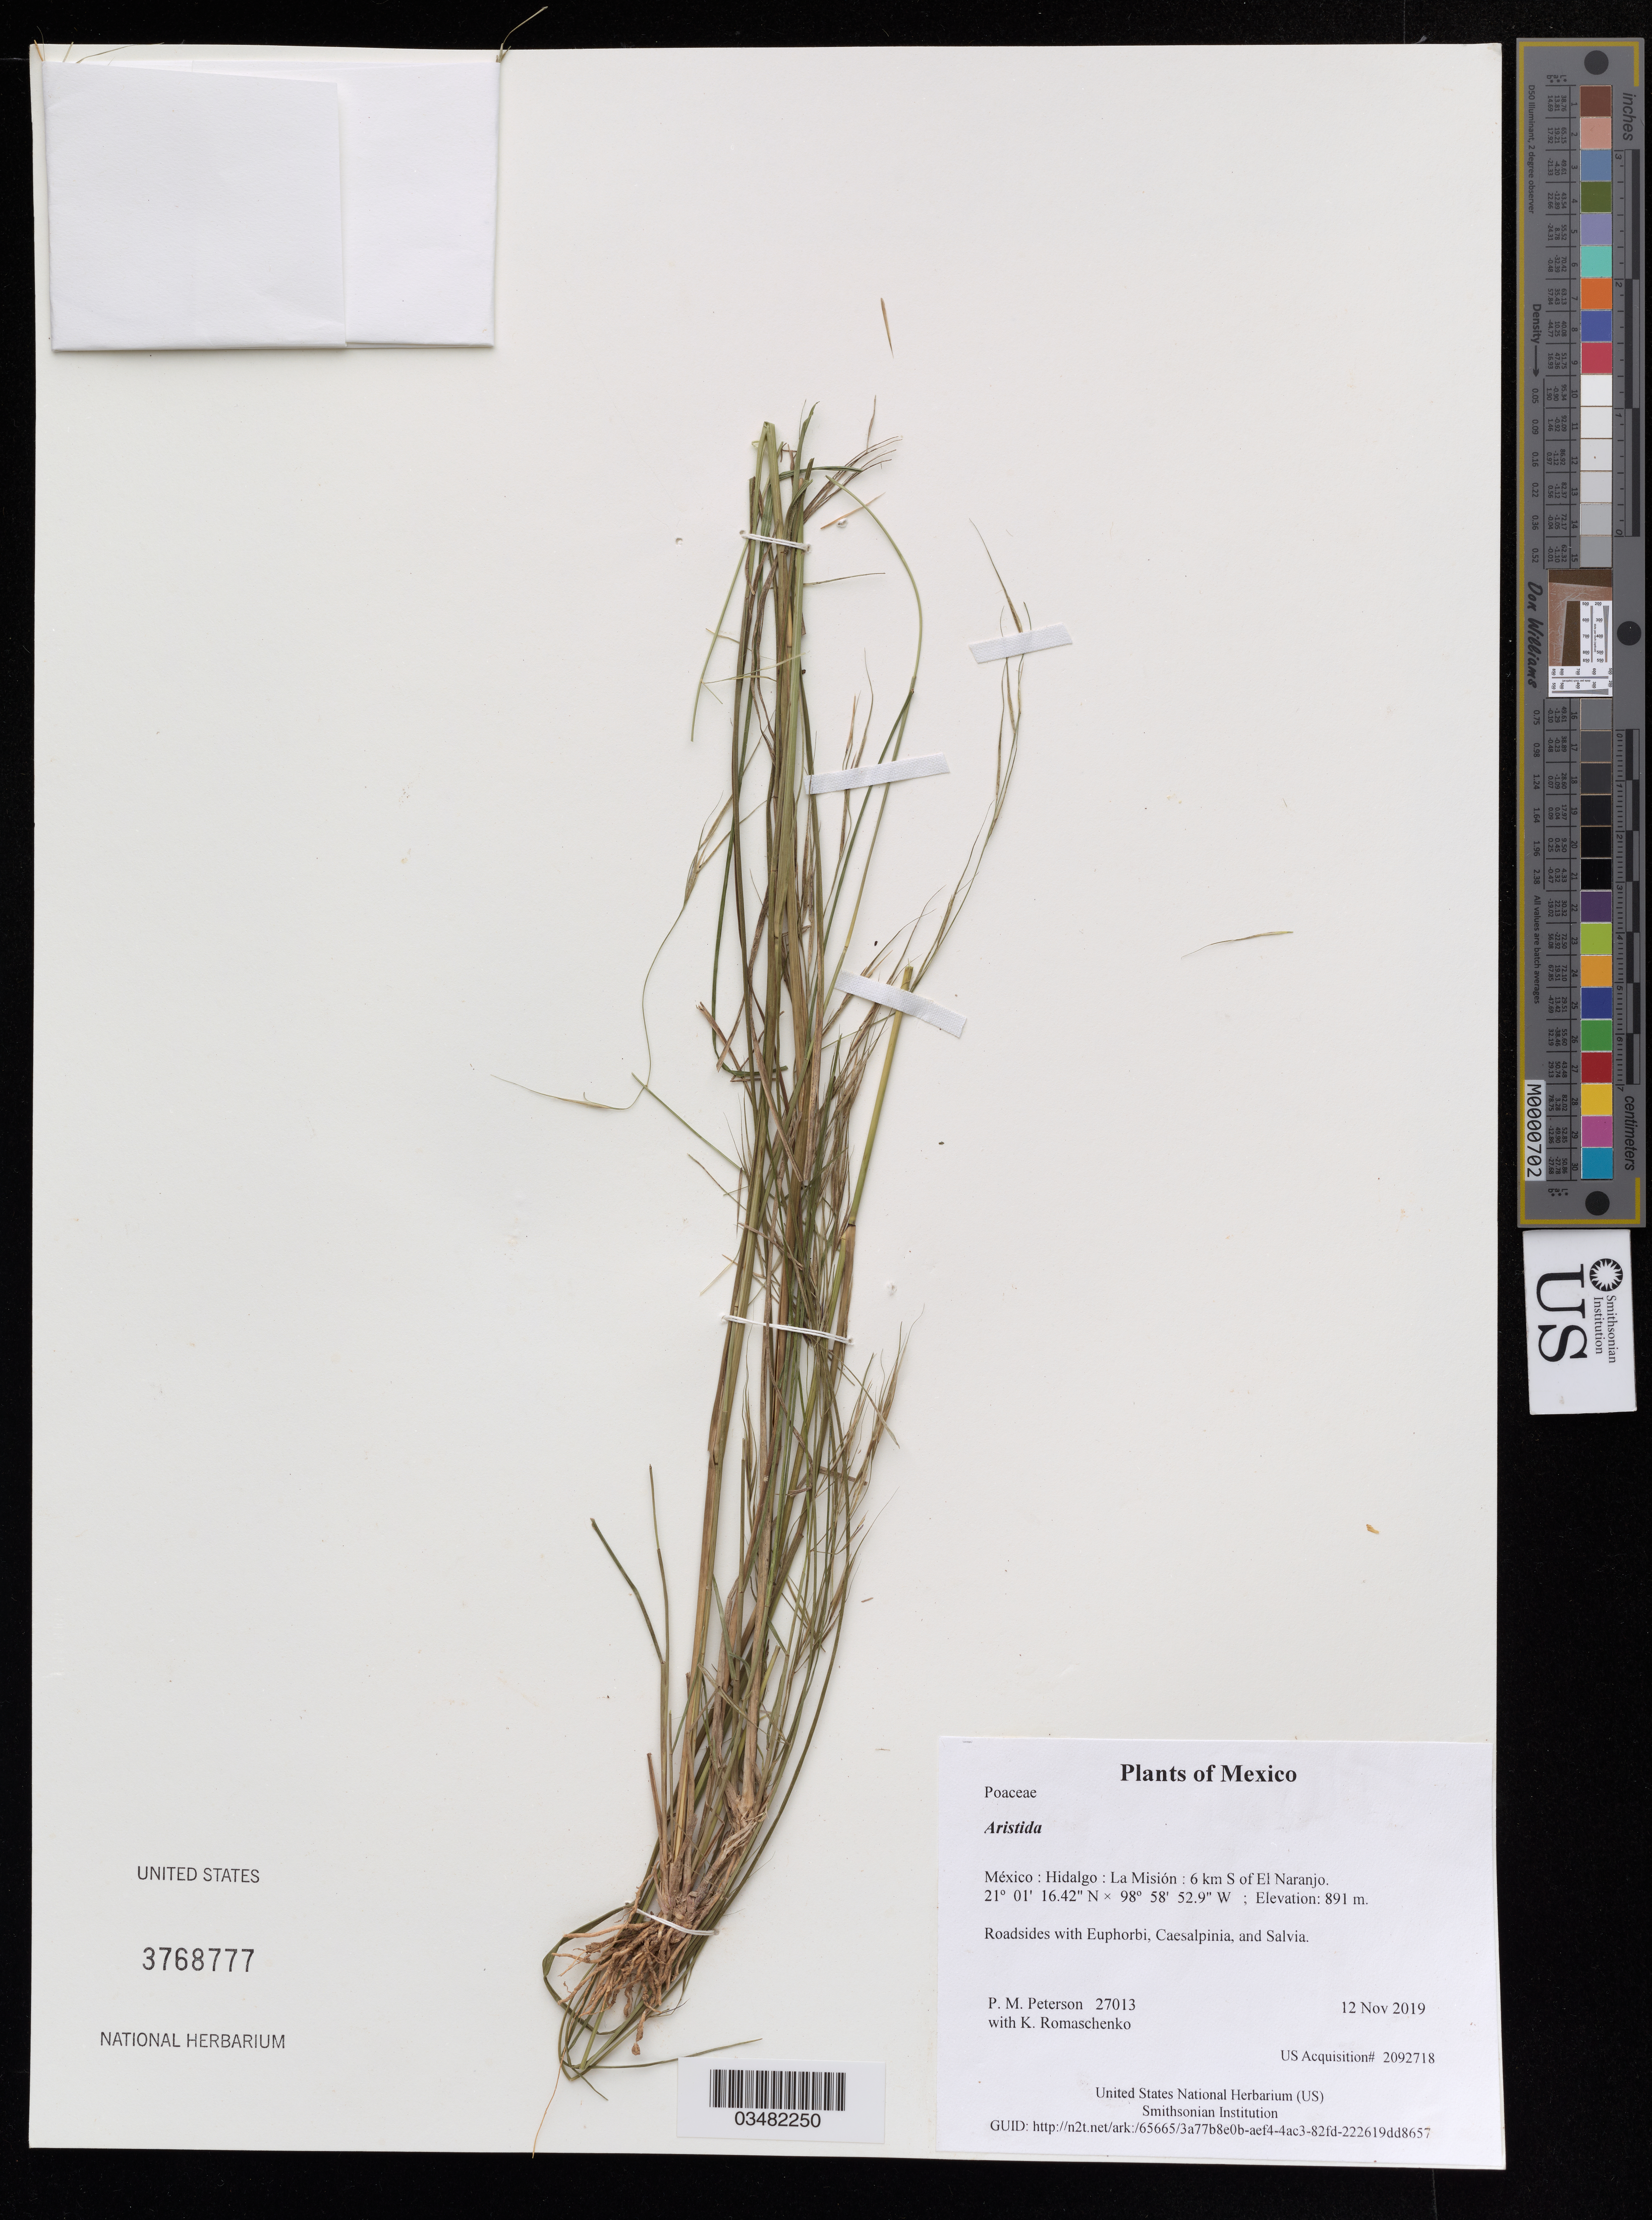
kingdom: Plantae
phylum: Tracheophyta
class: Liliopsida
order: Poales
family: Poaceae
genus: Aristida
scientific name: Aristida sp.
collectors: P. M. Peterson & K. Romaschenko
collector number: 27013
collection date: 2019-11-12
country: México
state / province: Hidalgo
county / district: La Misión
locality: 6 km S of El Naranjo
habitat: Roadsides with Euphorbi, Caesalpinia, and Salvia.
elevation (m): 891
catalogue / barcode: US 3768777